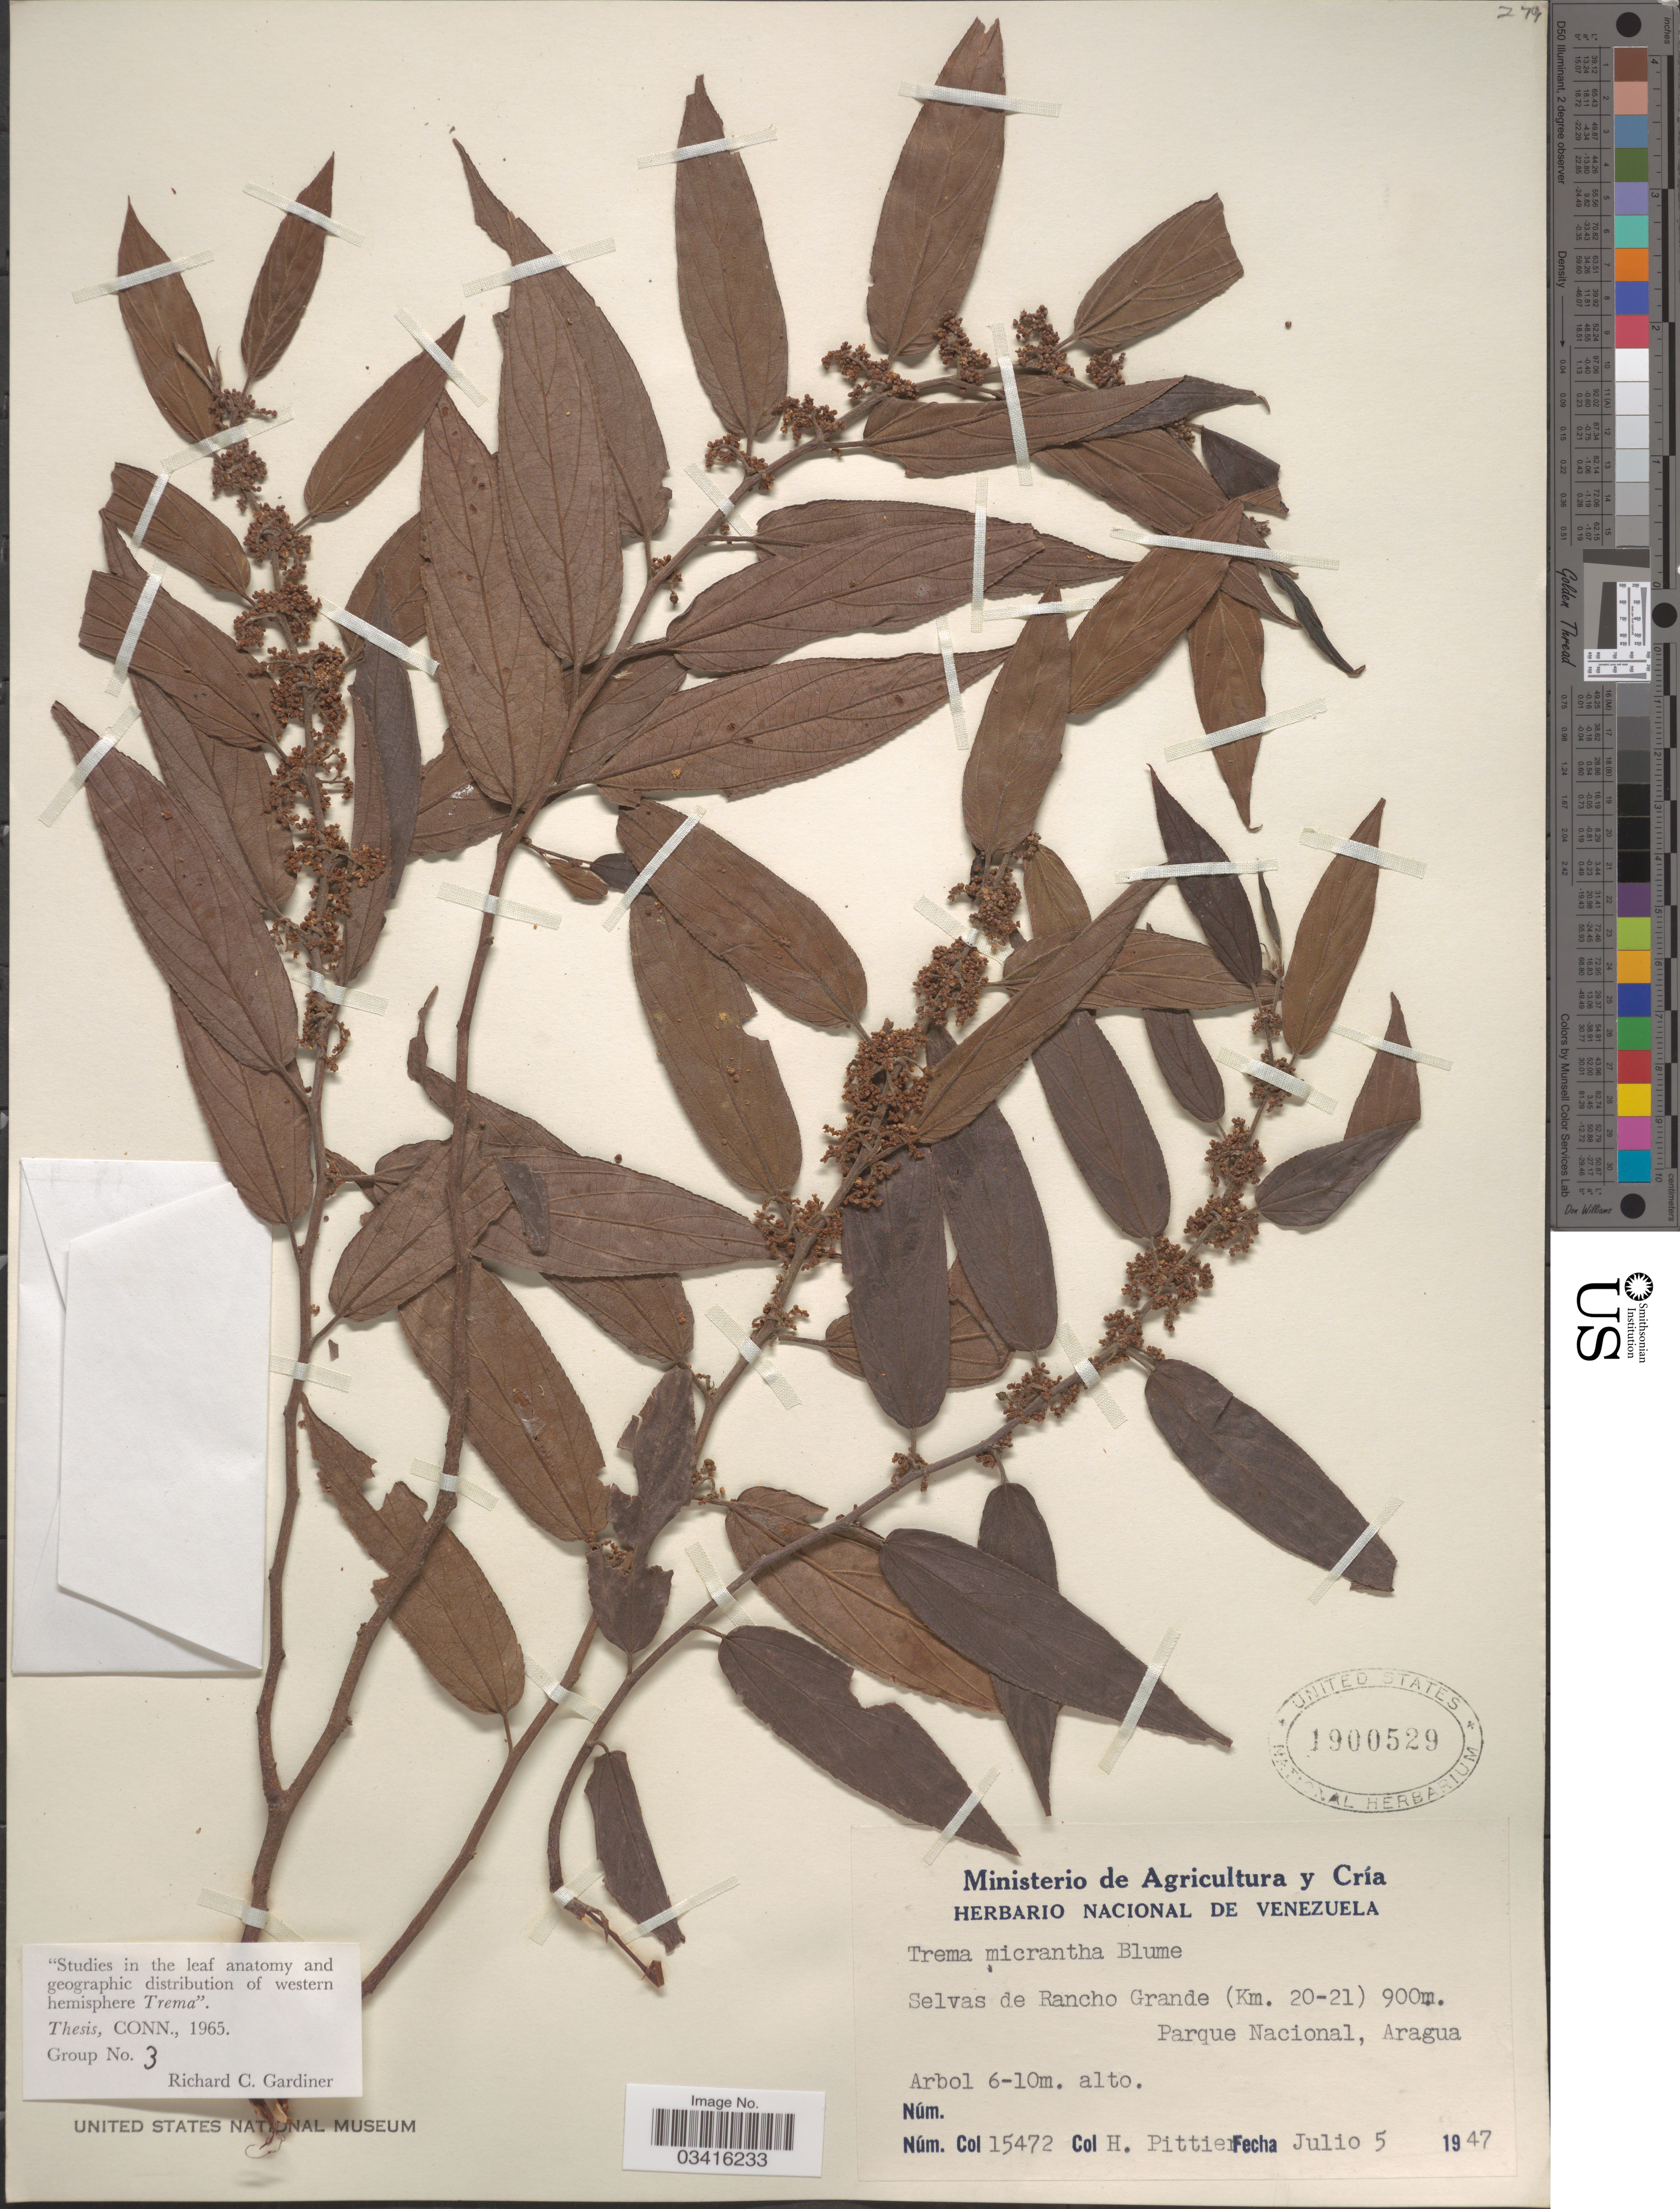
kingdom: Plantae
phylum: Tracheophyta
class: Magnoliopsida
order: Rosales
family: Cannabaceae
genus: Trema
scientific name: Trema micranthum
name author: (L.) Blume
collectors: H. F. Pittier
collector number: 15472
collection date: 1947-07-05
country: Venezuela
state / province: Aragua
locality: Selvas de Rancho Grande (Km. 20-21). Parque Nacional.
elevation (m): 900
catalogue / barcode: US 1900529